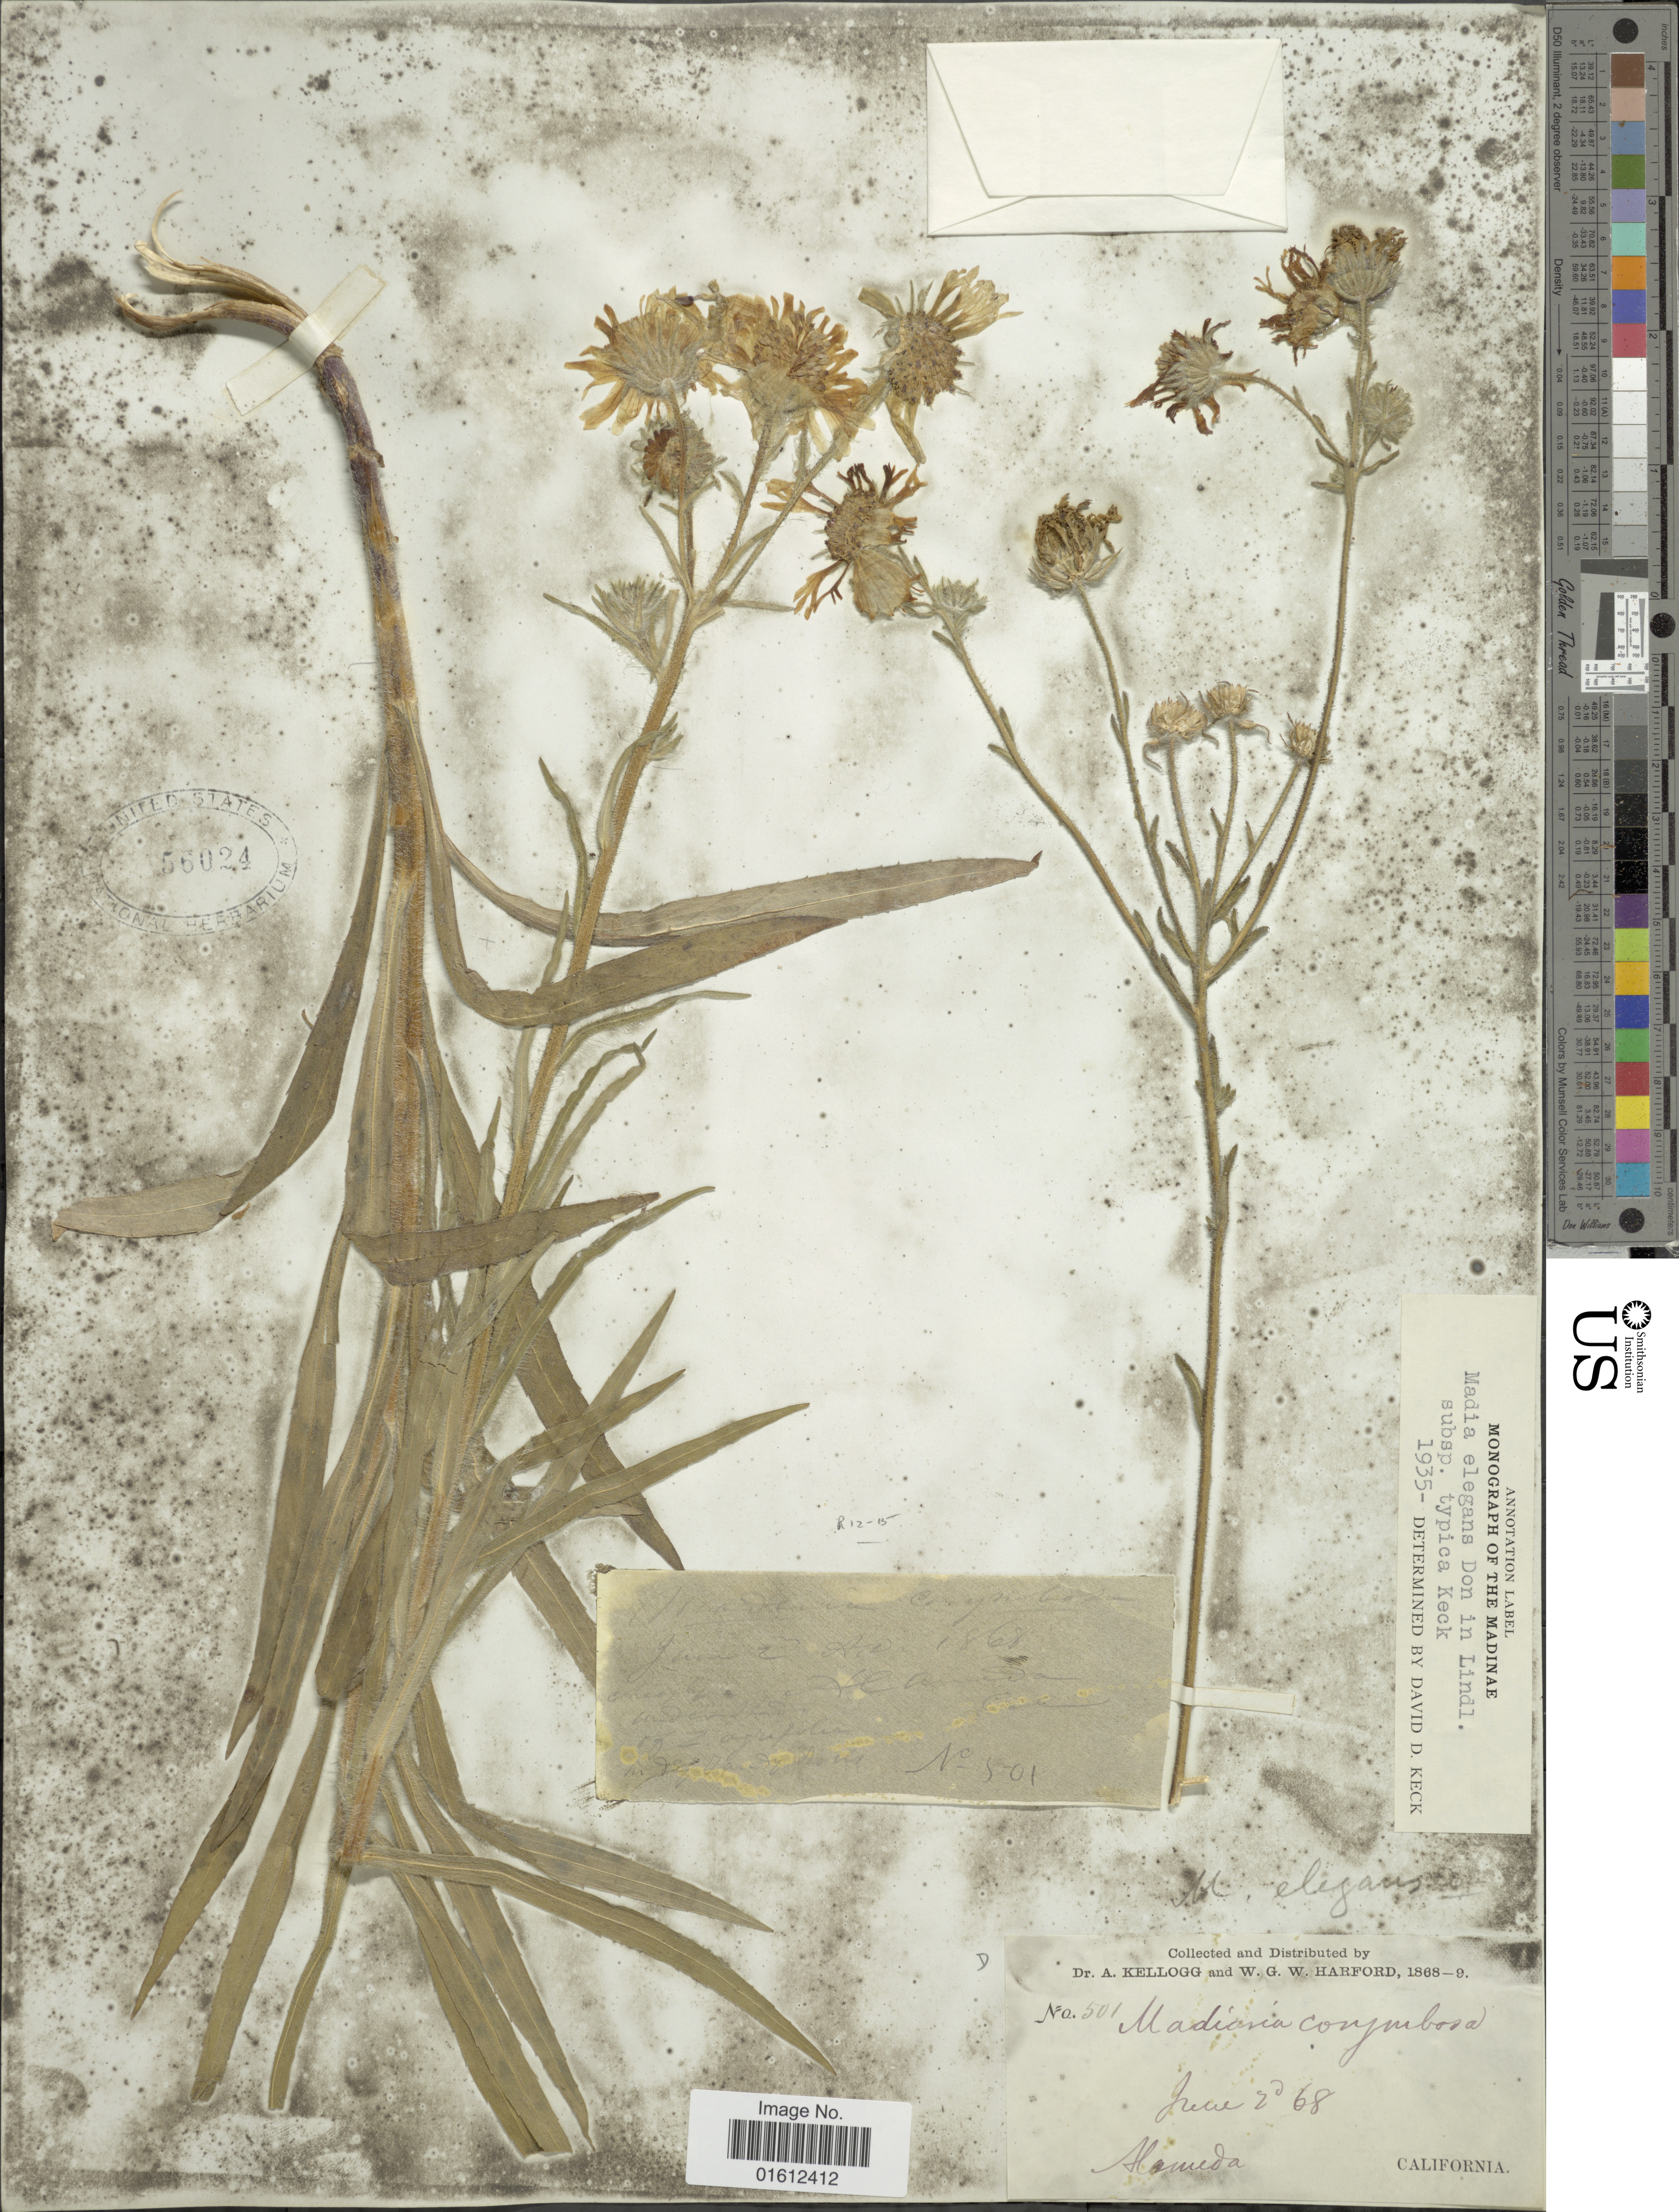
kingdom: Plantae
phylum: Tracheophyta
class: Magnoliopsida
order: Asterales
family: Asteraceae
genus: Madia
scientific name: Madia elegans subsp. elegans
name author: D. Don ex Lindl.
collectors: A. Kellogg & W. G. W. Harford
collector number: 501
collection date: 1868-06-02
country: United States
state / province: California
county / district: Alameda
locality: Alameda.